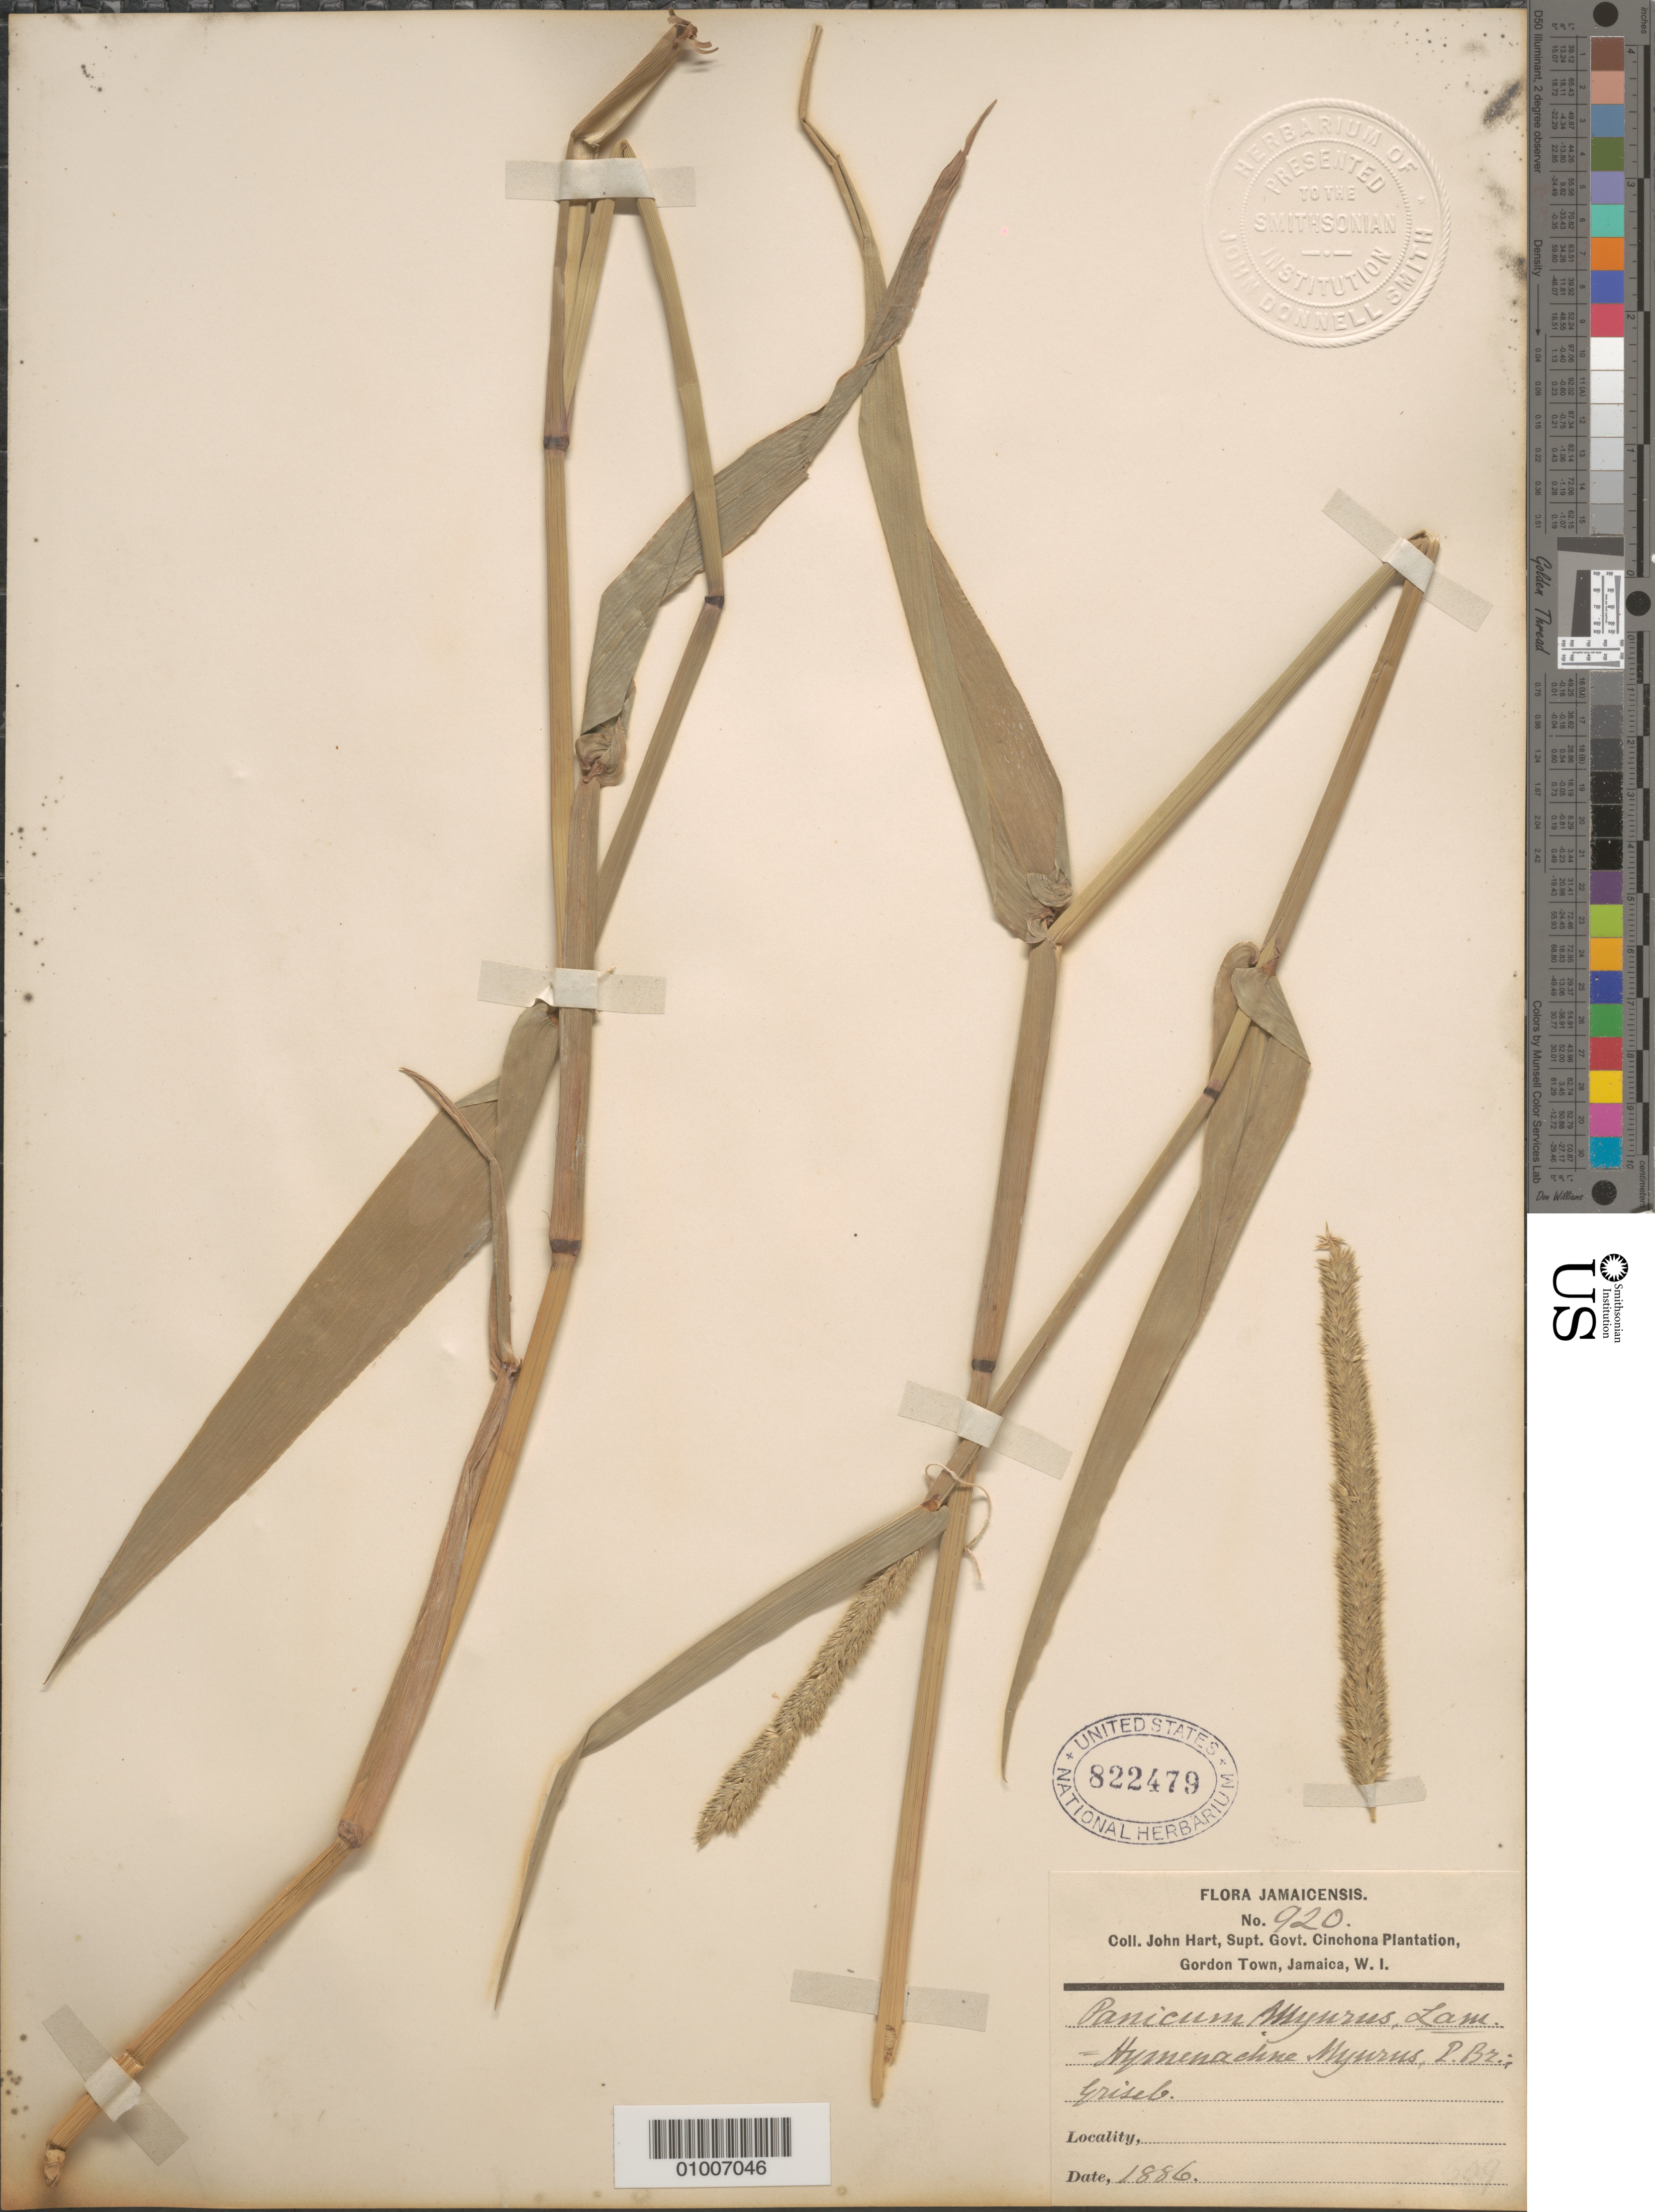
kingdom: Plantae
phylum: Tracheophyta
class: Liliopsida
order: Poales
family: Poaceae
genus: Hymenachne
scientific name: Hymenachne amplexicaulis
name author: (Rudge) Nees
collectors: J. Hart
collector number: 920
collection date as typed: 1886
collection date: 1886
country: Jamaica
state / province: Saint Andrew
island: Jamaica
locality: Gordon Town, Supt. Govt. Cinchona Plantation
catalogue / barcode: US 822479